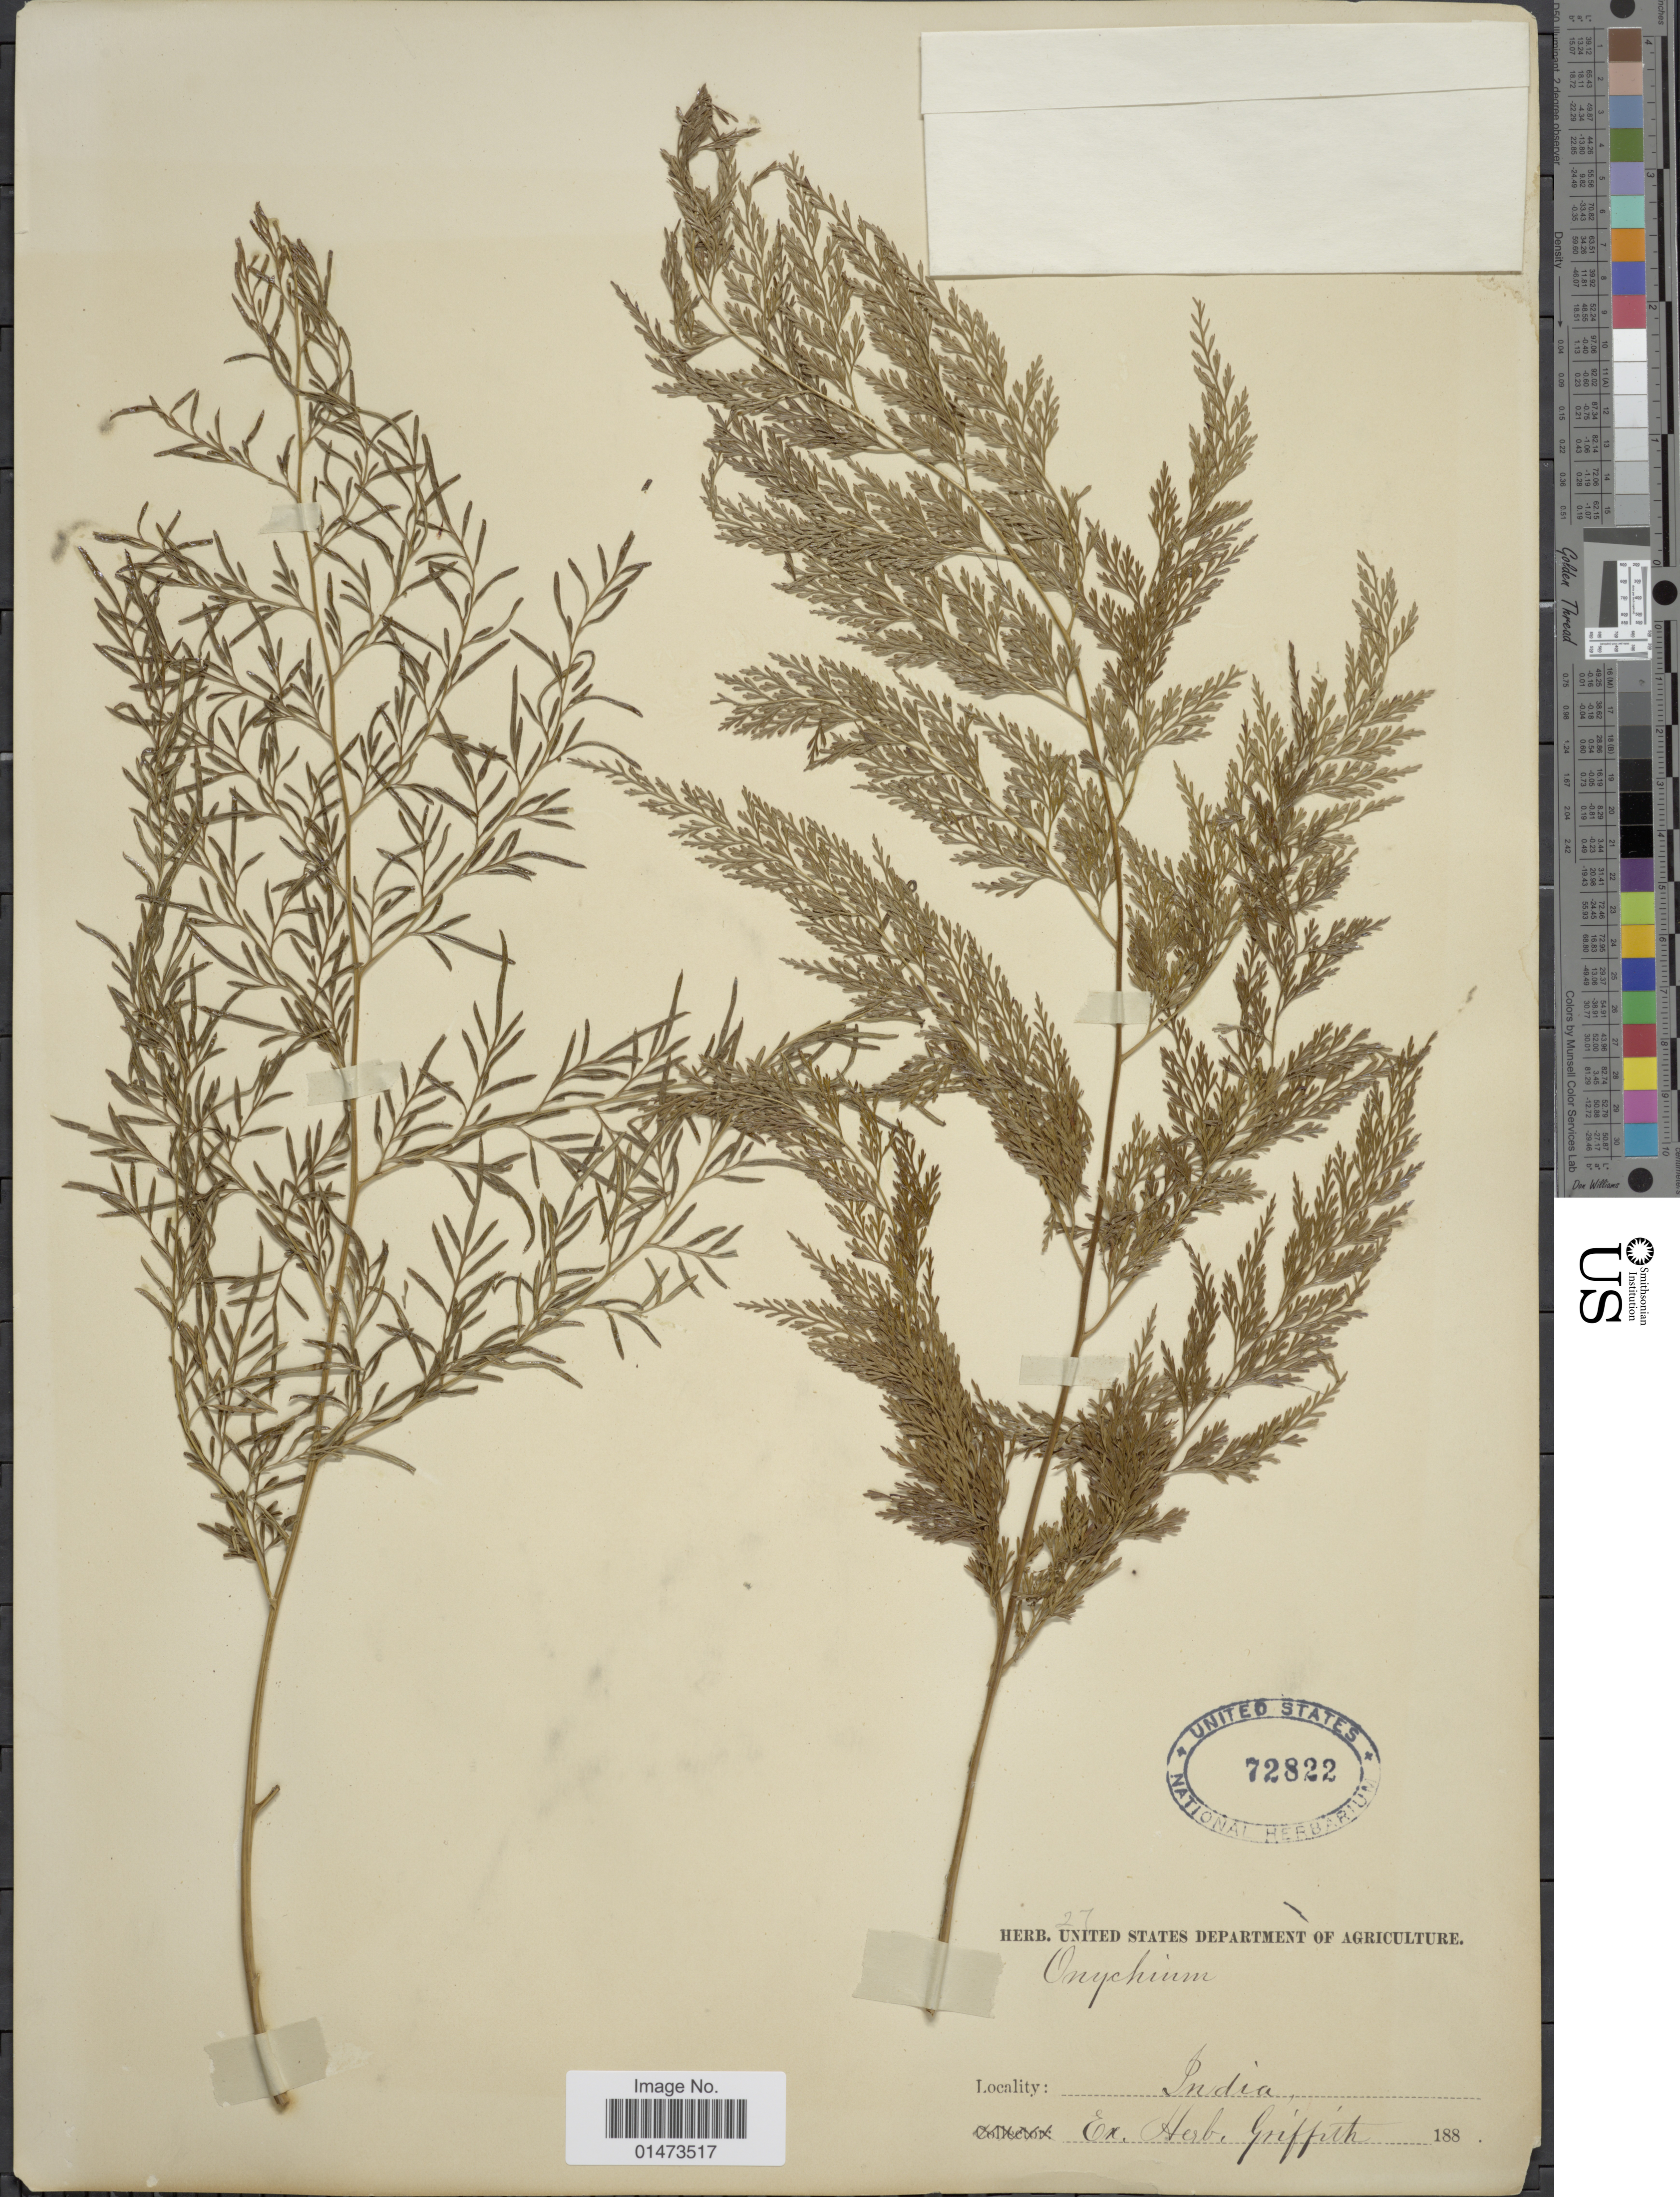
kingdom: Plantae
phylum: Tracheophyta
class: Polypodiopsida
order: Polypodiales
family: Pteridaceae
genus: Onychium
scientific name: Onychium siliculosum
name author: (Desv.) C. Chr.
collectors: ex herb. Griffith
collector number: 27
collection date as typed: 188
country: India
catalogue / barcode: US 72822